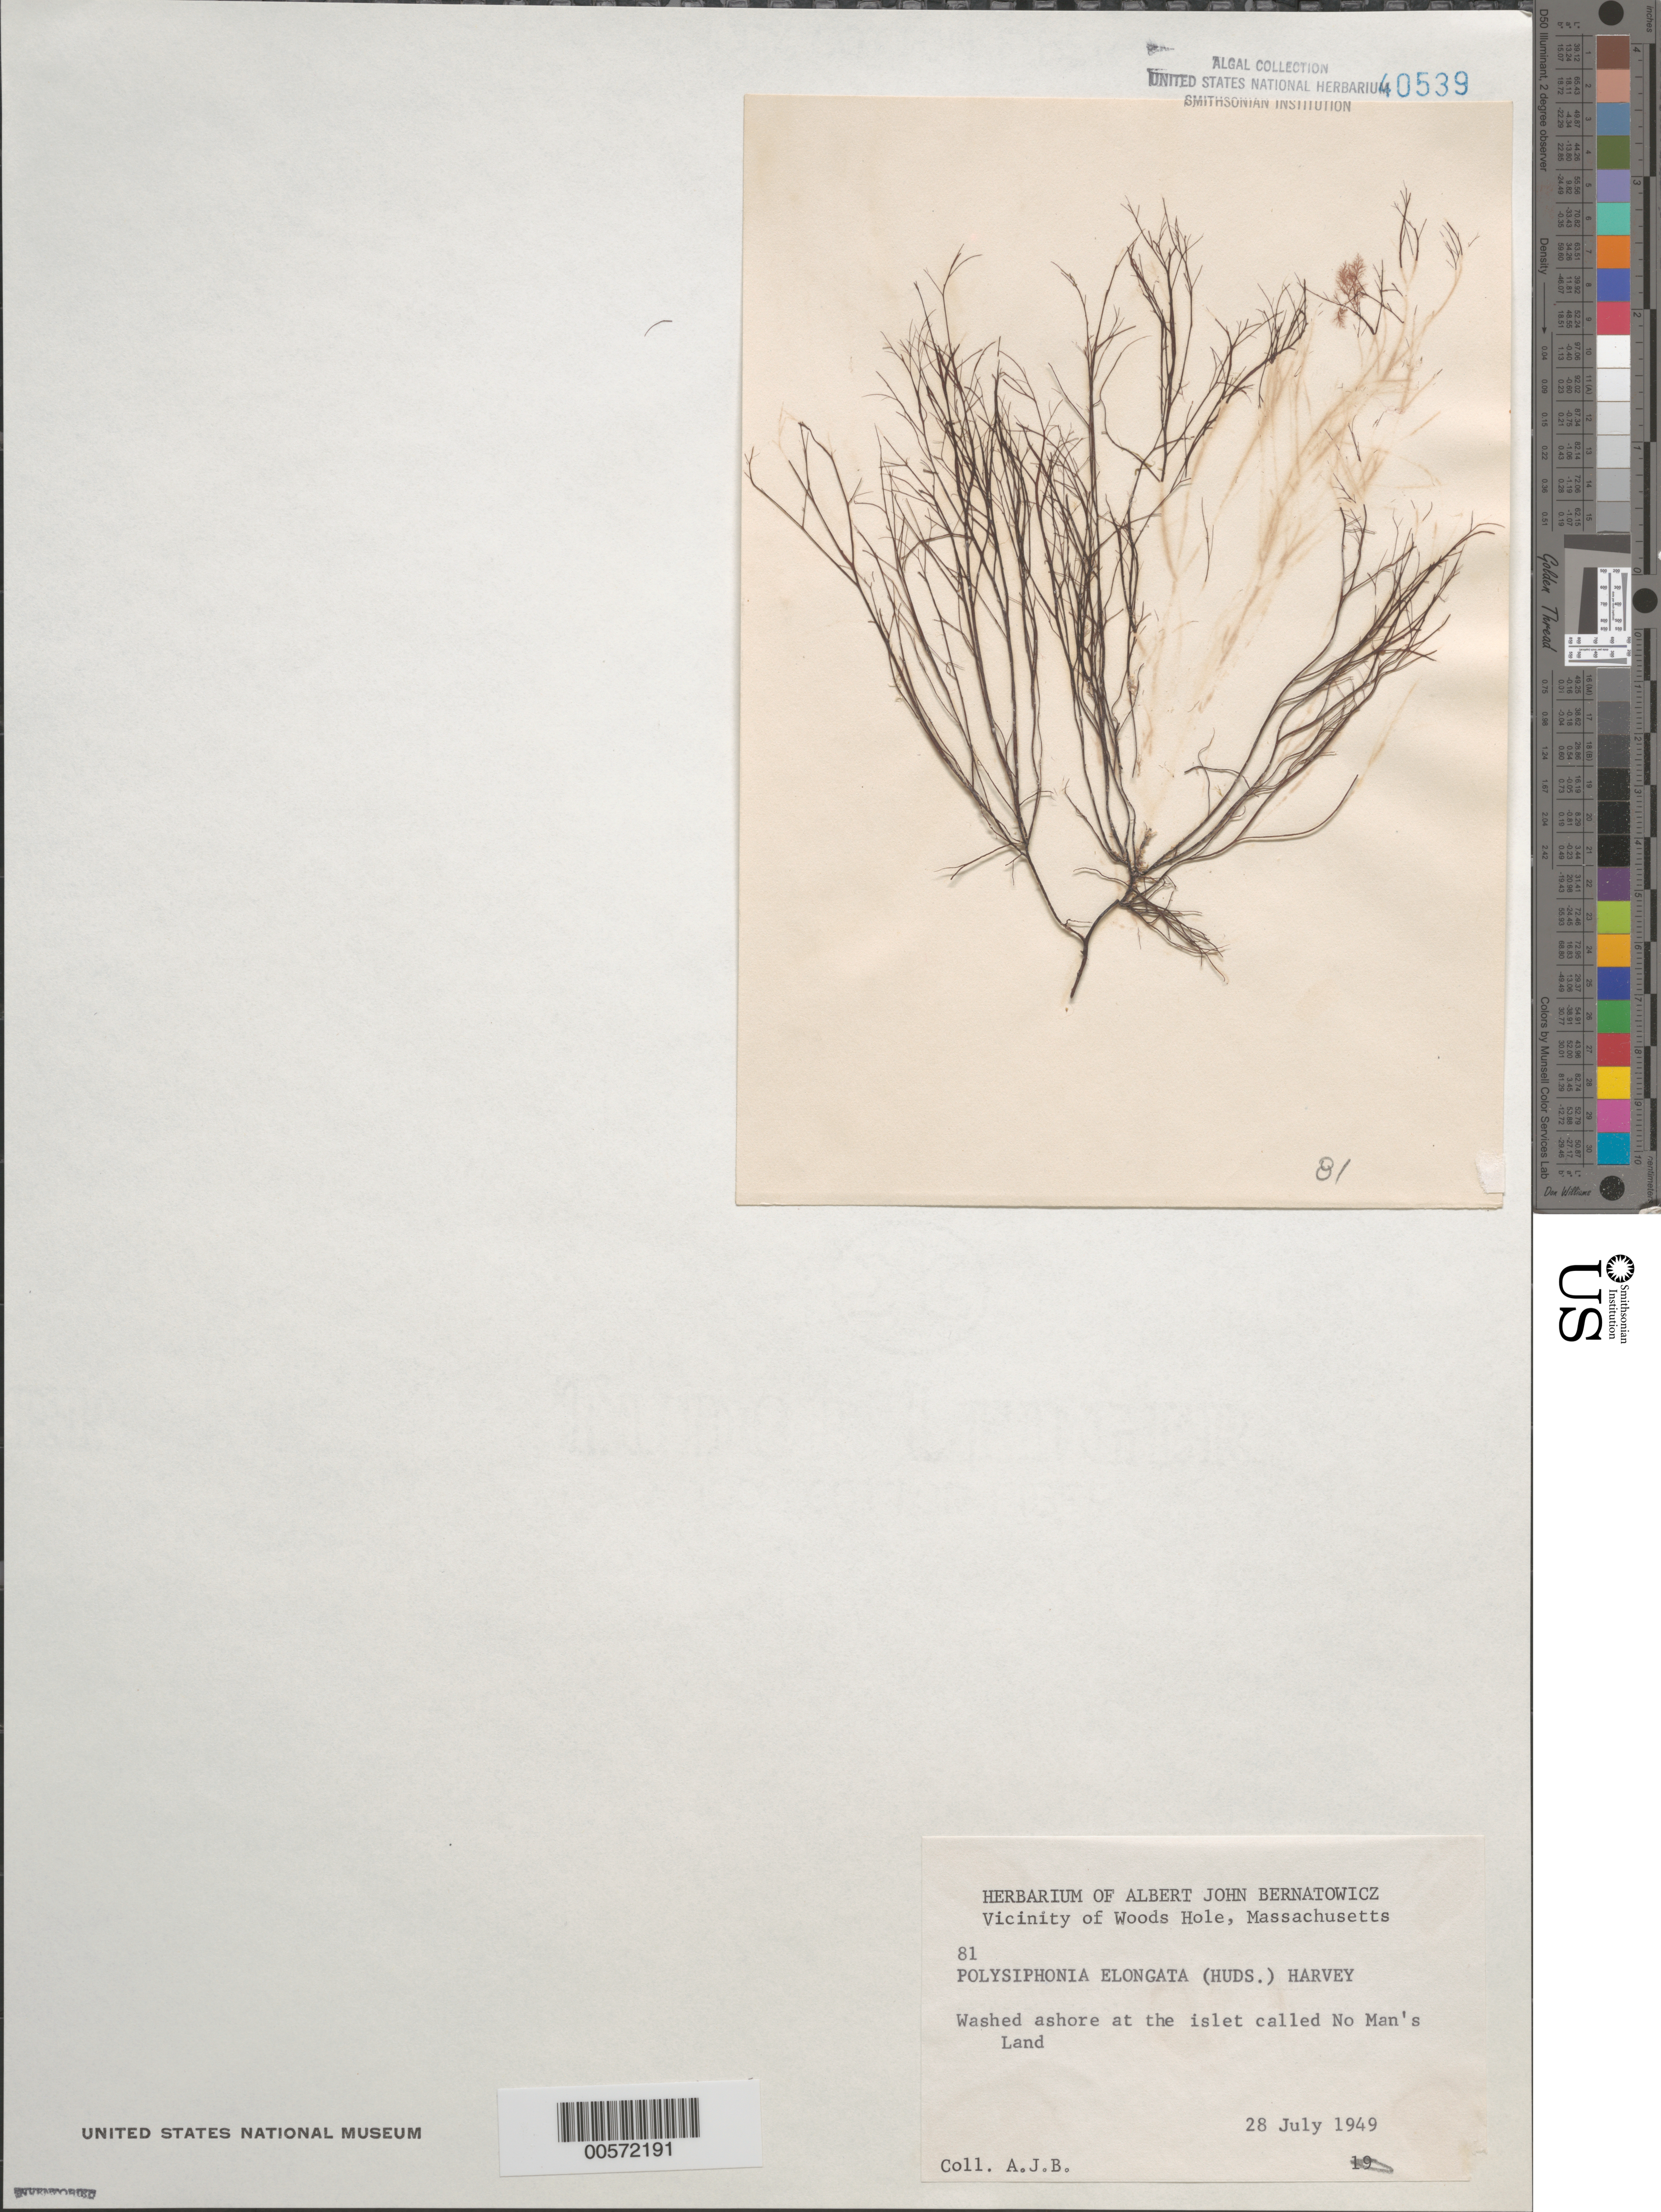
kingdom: Plantae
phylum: Rhodophyta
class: Florideophyceae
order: Ceramiales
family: Rhodomelaceae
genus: Carradoriella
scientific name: Carradoriella elongata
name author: (Hudson) Savoie & G.W. Saunders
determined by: Algae name updating Project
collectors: A. Bernatowicz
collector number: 81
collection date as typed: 28 Jul 1949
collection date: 1949-07-28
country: United States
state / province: Massachusetts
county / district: Dukes County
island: No Mans Land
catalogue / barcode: US 40539